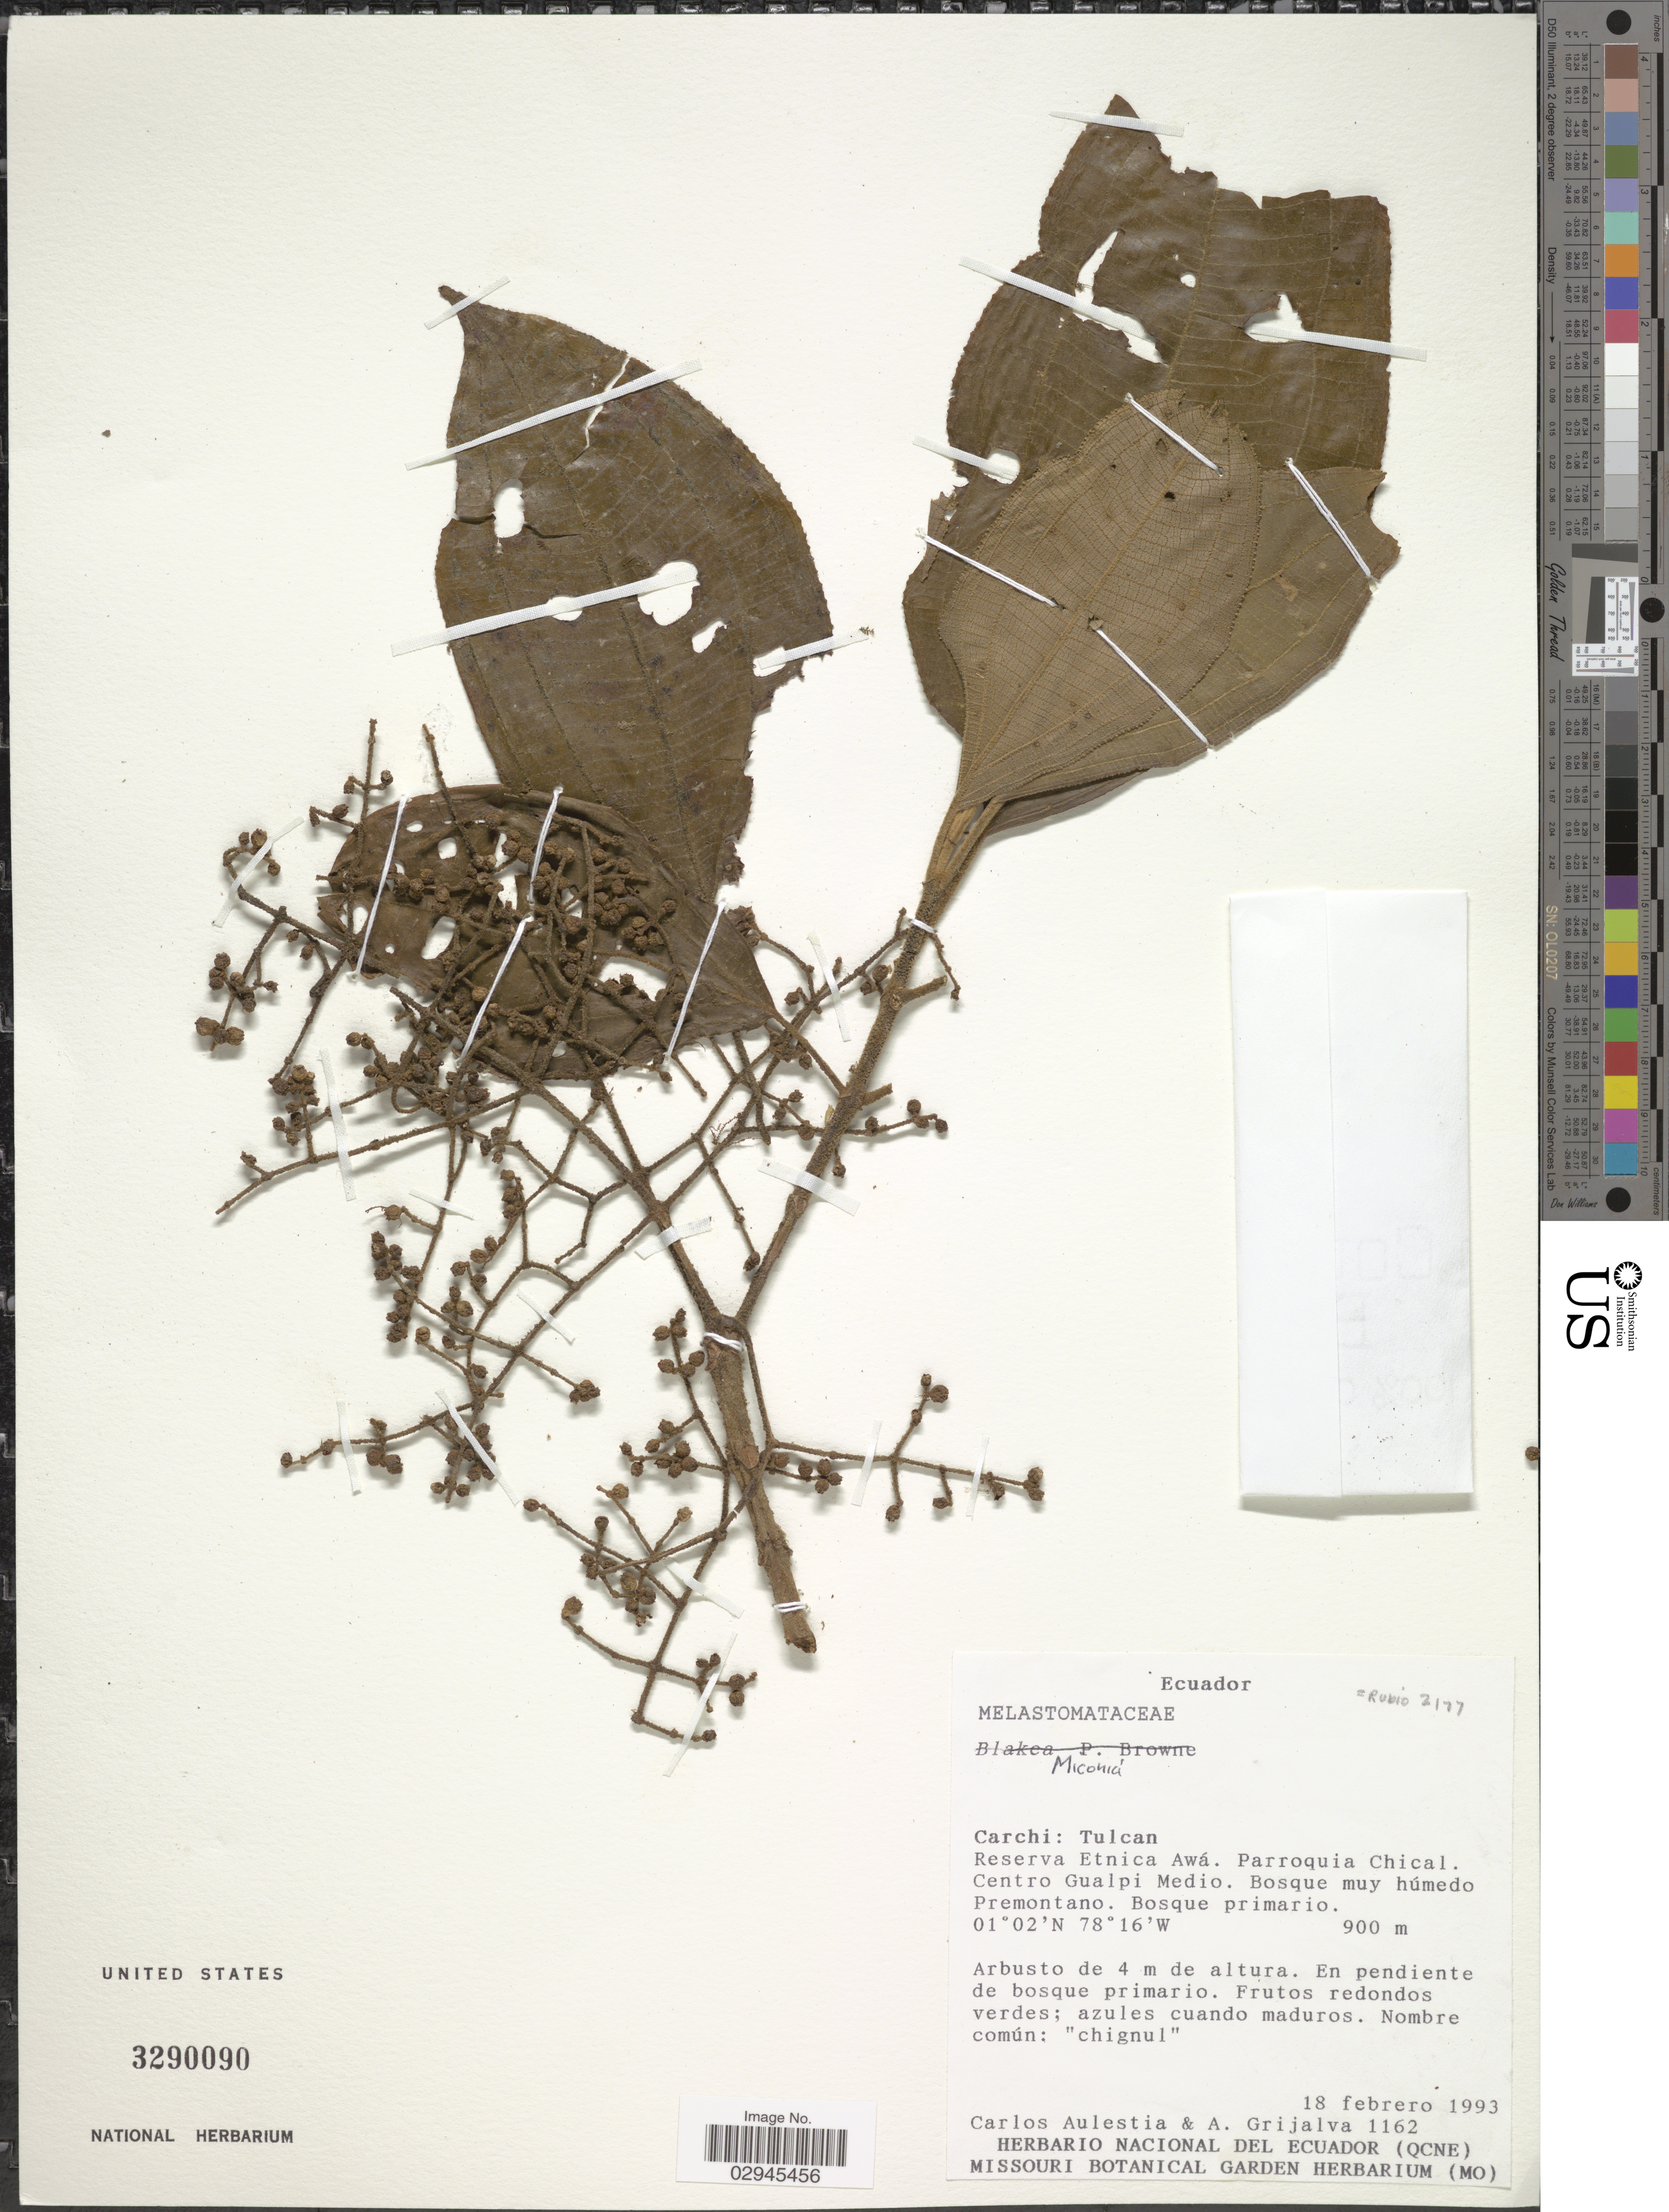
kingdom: Plantae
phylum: Tracheophyta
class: Magnoliopsida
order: Myrtales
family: Melastomataceae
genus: Miconia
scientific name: Miconia sp.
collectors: C. Aulestia & A. Grijalva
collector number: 1162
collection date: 1993-02-18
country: Ecuador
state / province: Carchi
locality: Tulcan. Reserva Etnica Awá. Parroquia Chical. Centro Gualpi Medio.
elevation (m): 900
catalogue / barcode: US 3290090